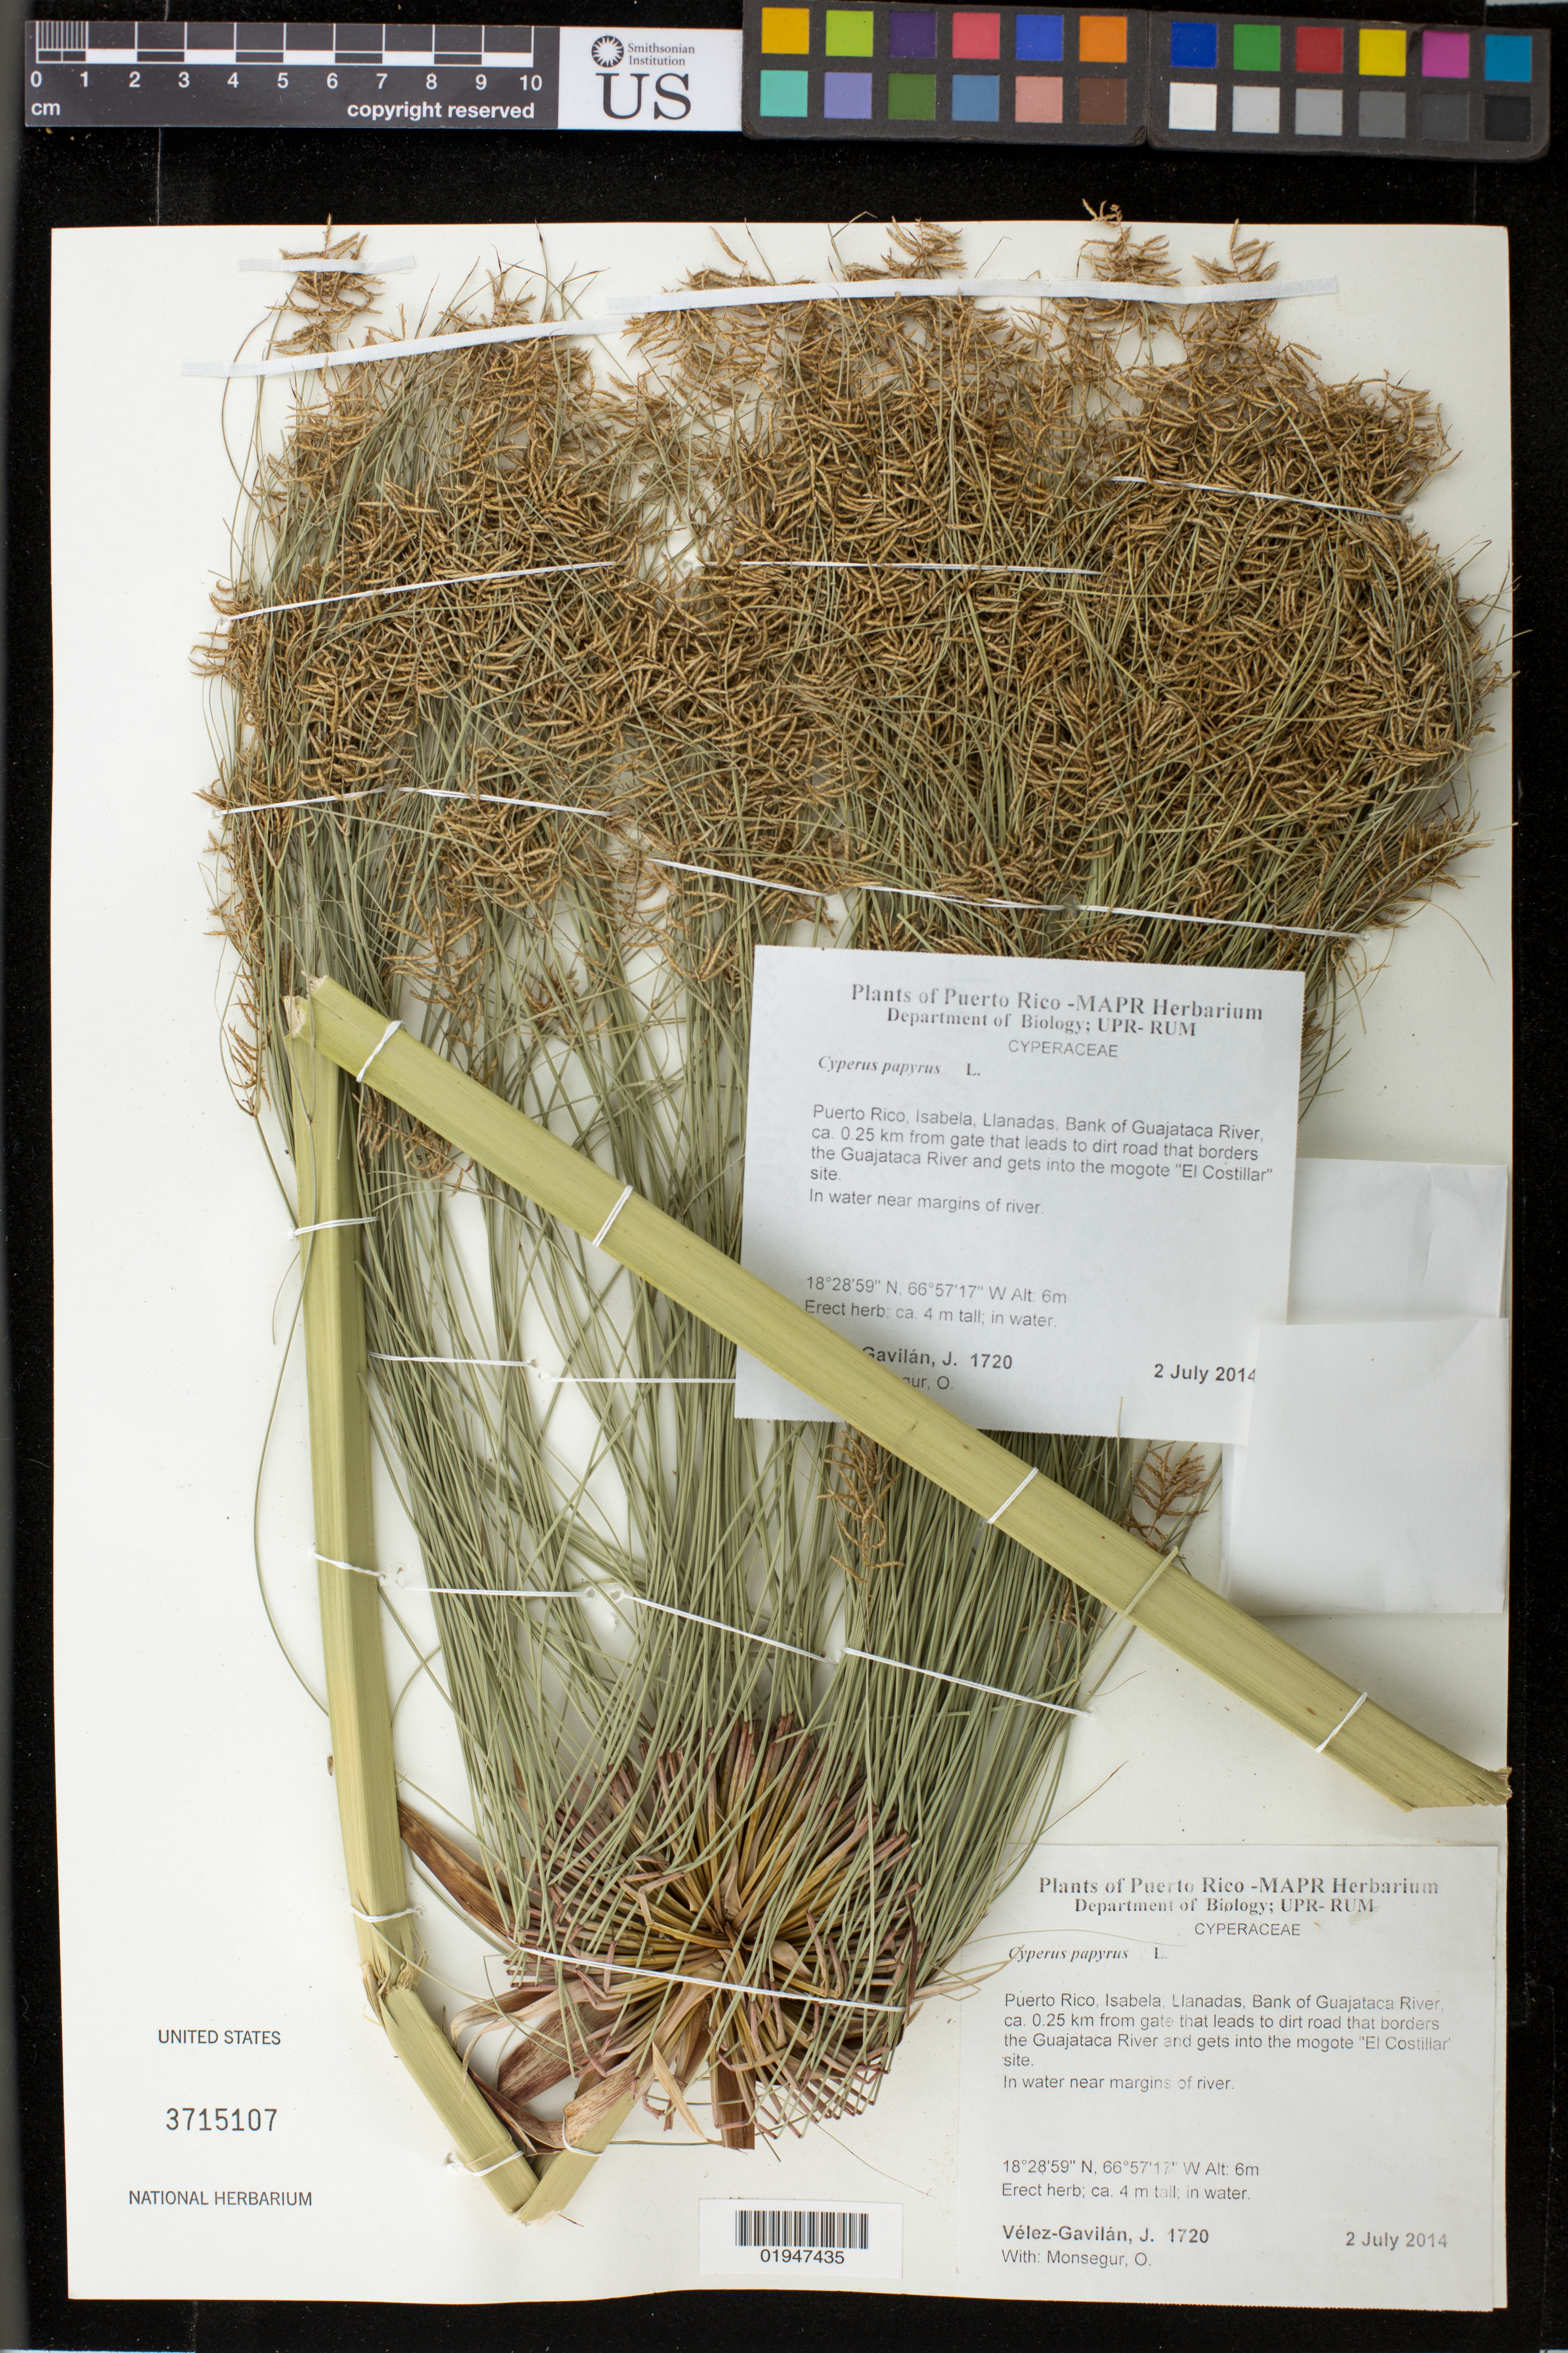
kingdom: Plantae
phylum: Tracheophyta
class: Liliopsida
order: Poales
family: Cyperaceae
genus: Cyperus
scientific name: Cyperus papyrus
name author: L.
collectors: J. Vélez-Gavilán & O. Monsegur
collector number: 1720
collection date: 2014-07-02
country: Puerto Rico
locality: Isabela, Llanadas. Bank of Guajataca River, ca. 0.25 km from gate that leads to dirt road that borders the Guajataca River and gets into the mogote "El Costillar" site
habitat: In water near margins of river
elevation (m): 6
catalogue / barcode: US 3715107